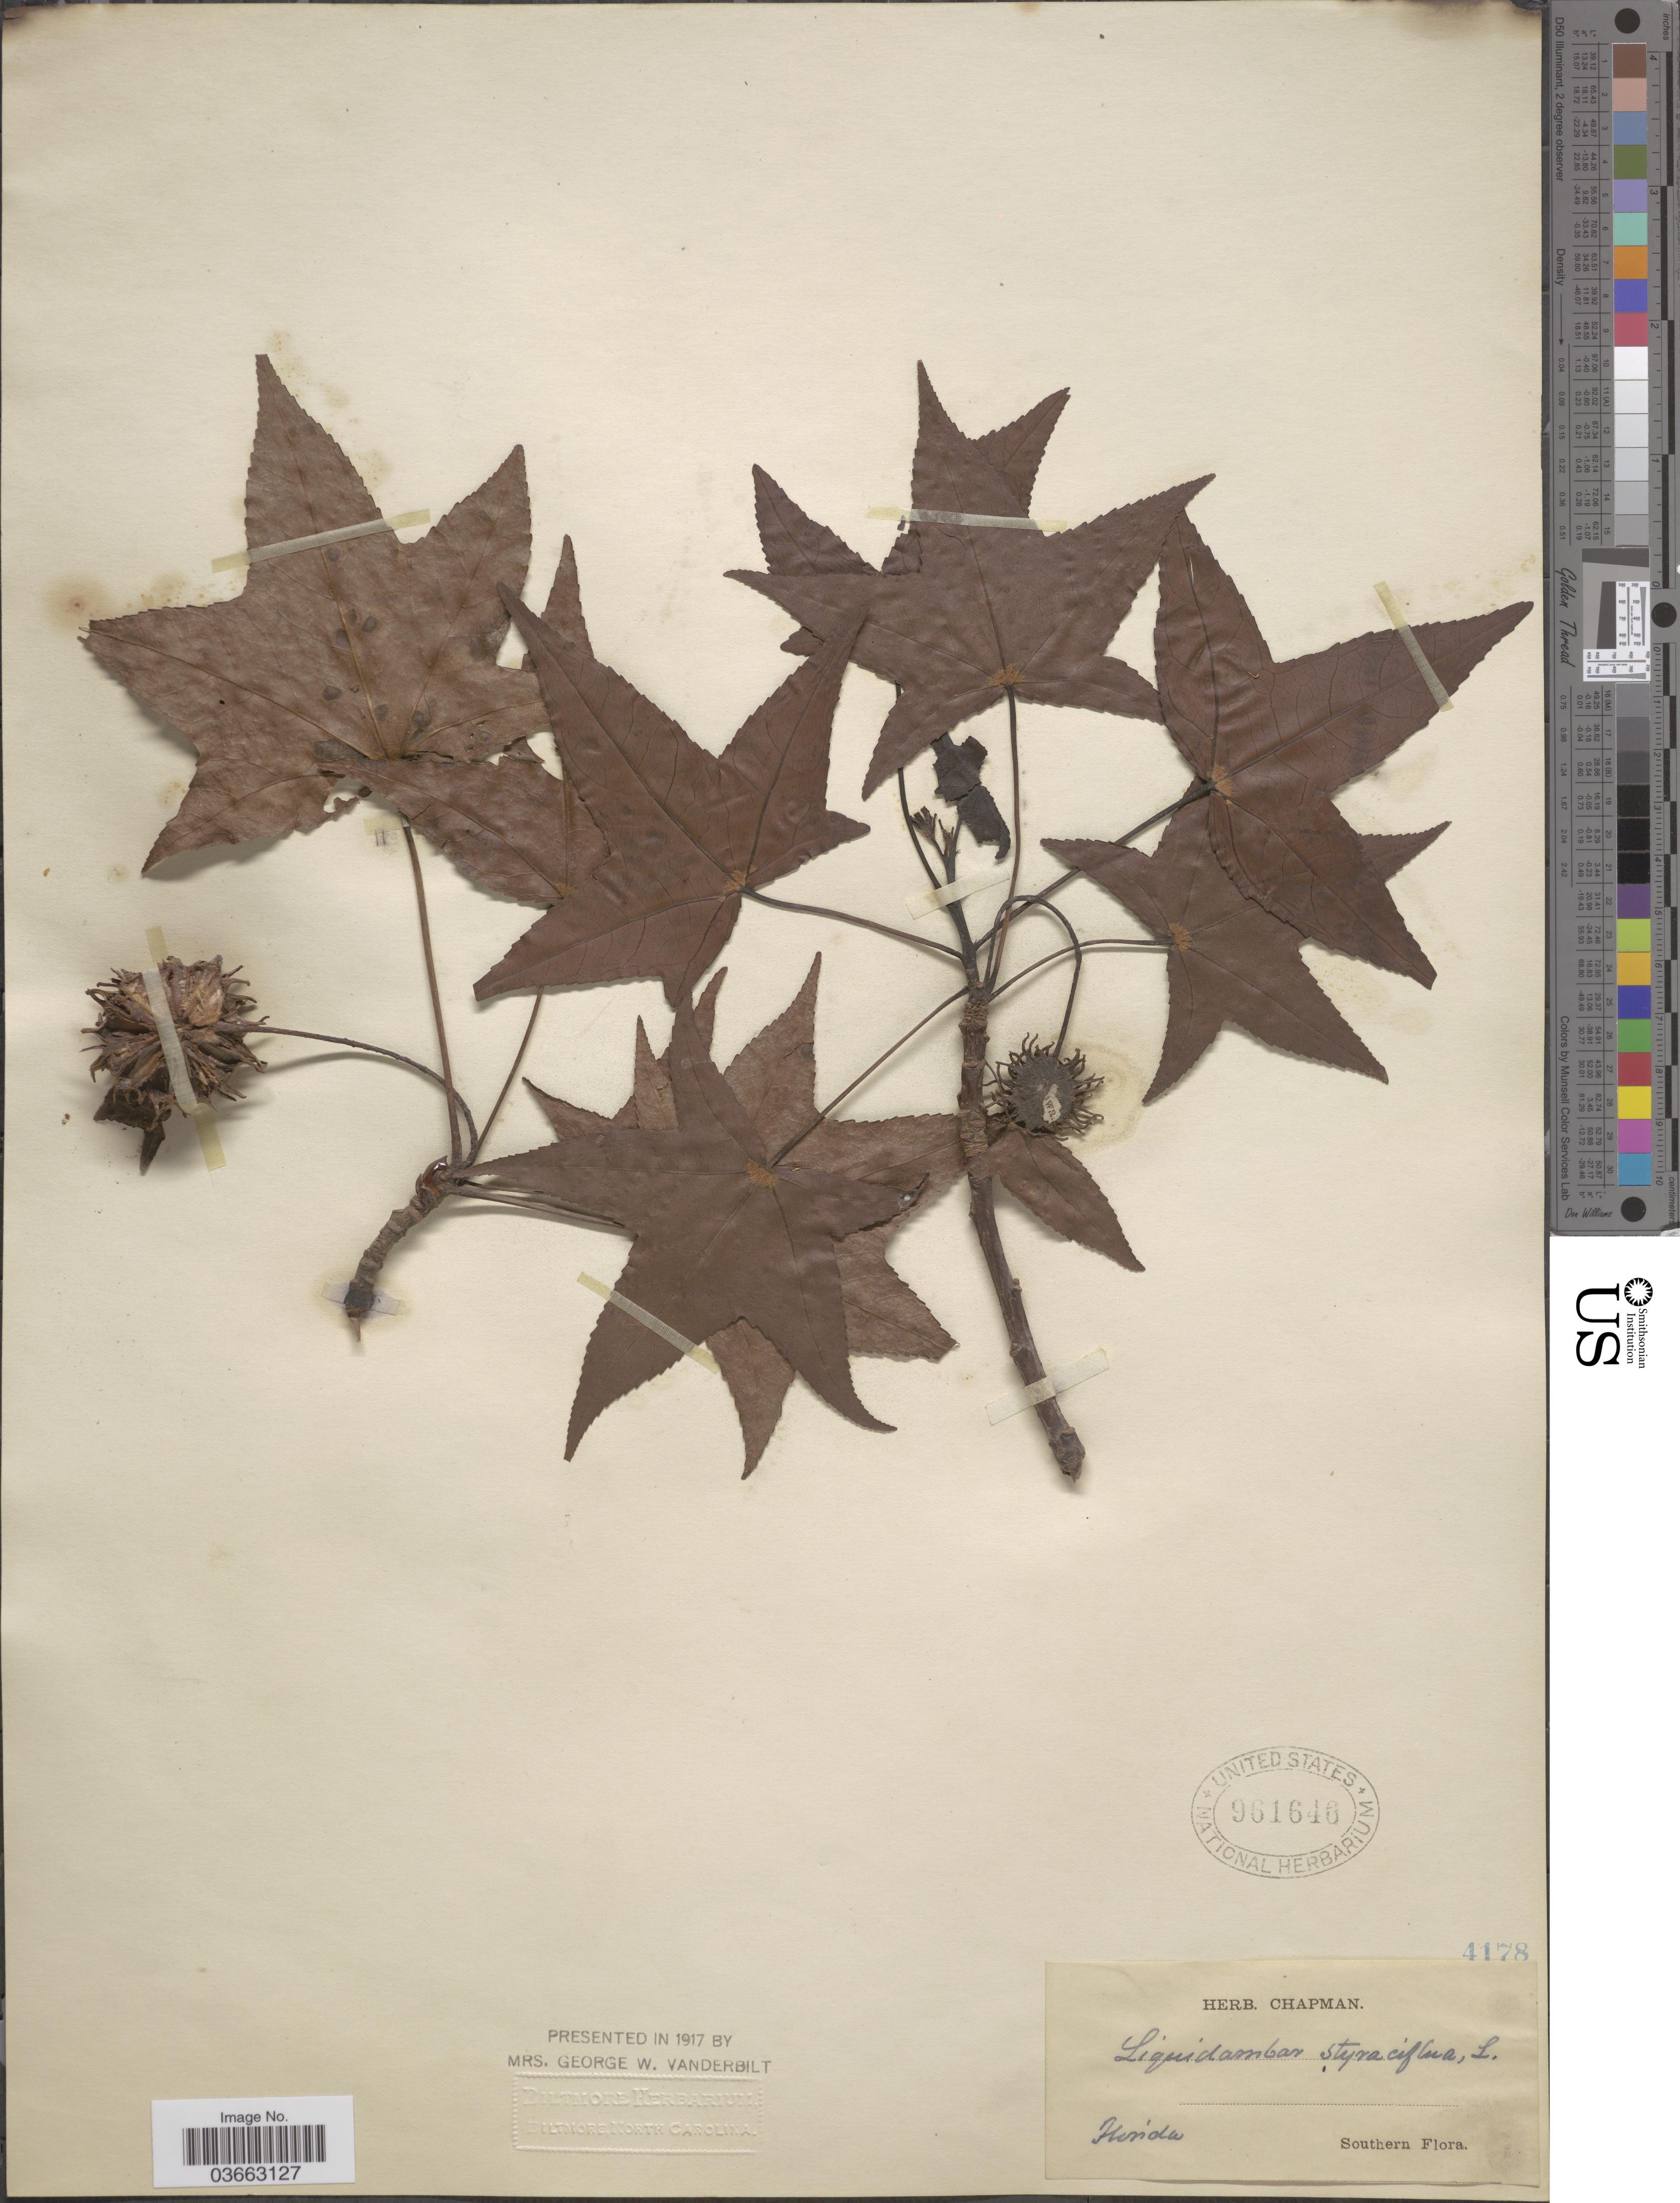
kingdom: Plantae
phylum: Tracheophyta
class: Magnoliopsida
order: Saxifragales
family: Altingiaceae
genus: Liquidambar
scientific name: Liquidambar styraciflua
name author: L.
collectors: ex herb. Chapman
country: United States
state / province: Florida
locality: Southern.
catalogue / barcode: US 961646